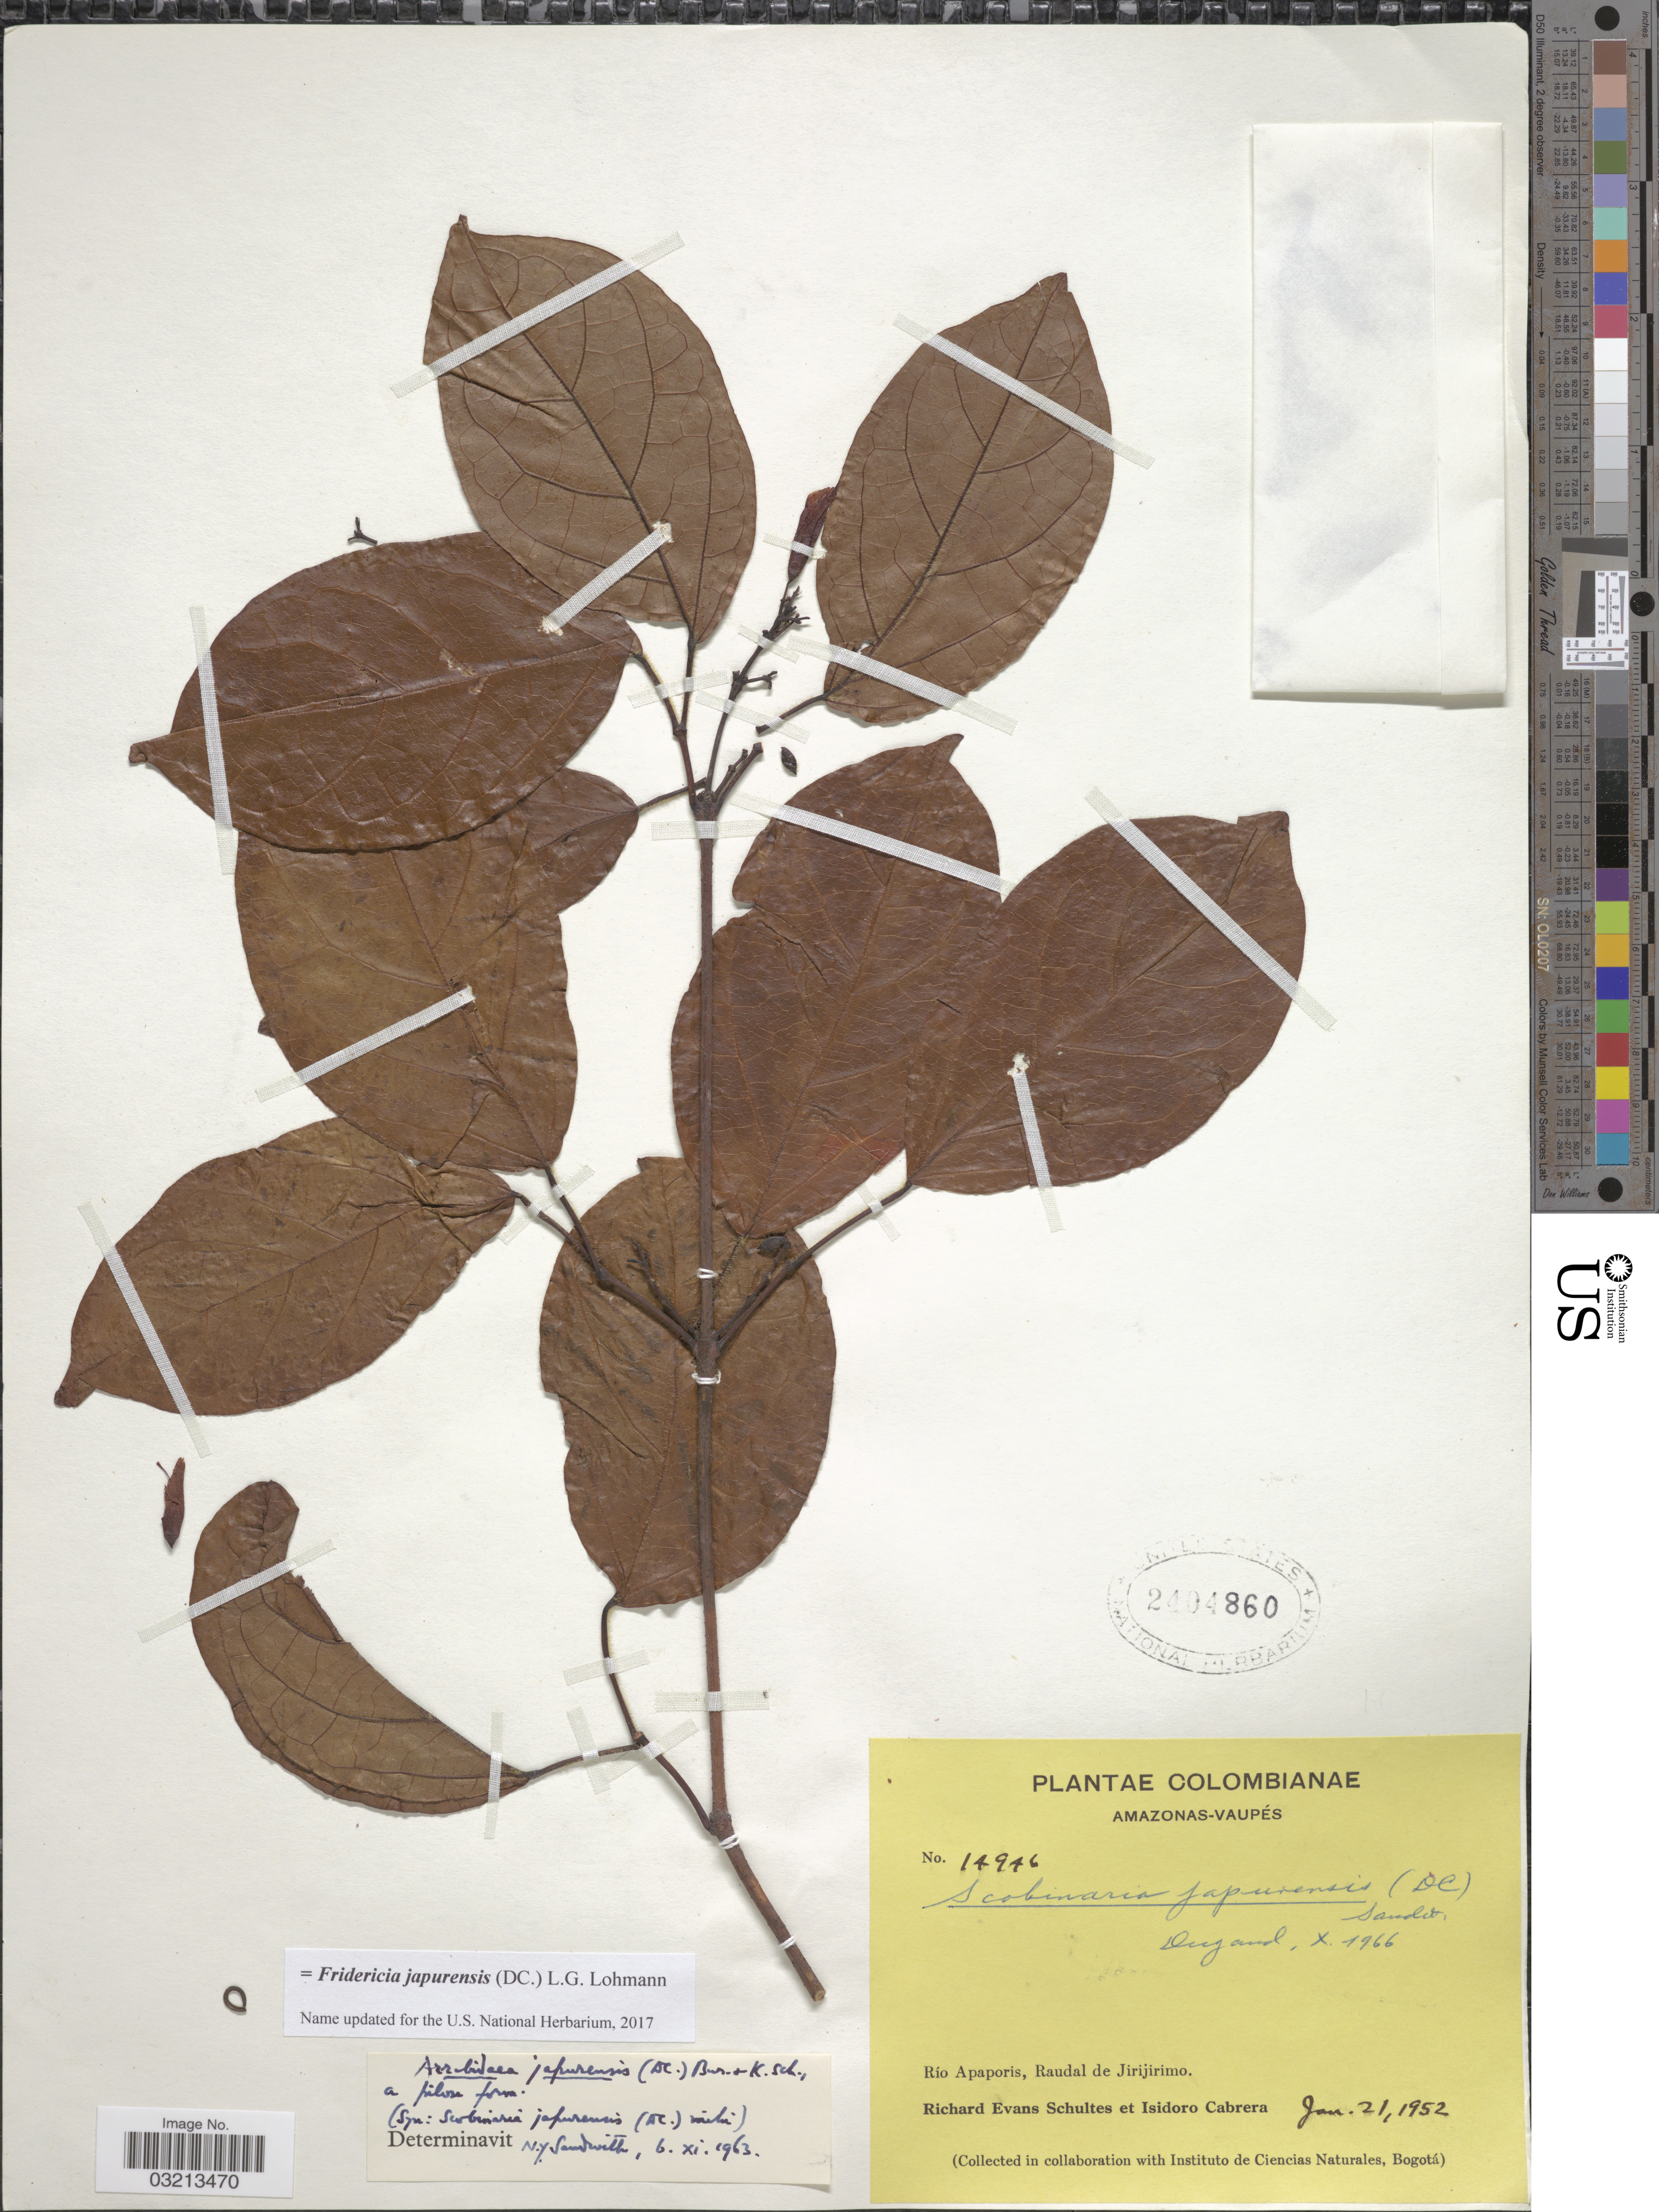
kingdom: Plantae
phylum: Tracheophyta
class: Magnoliopsida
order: Lamiales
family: Bignoniaceae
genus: Fridericia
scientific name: Fridericia japurensis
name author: (DC.) L.G. Lohmann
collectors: R. E. Schultes & I. Cabrera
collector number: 14946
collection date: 1952-01-21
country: Colombia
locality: Amazonas - Vaupés. Río Apaporis, Raudal de Jirijirimo.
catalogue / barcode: US 2404860